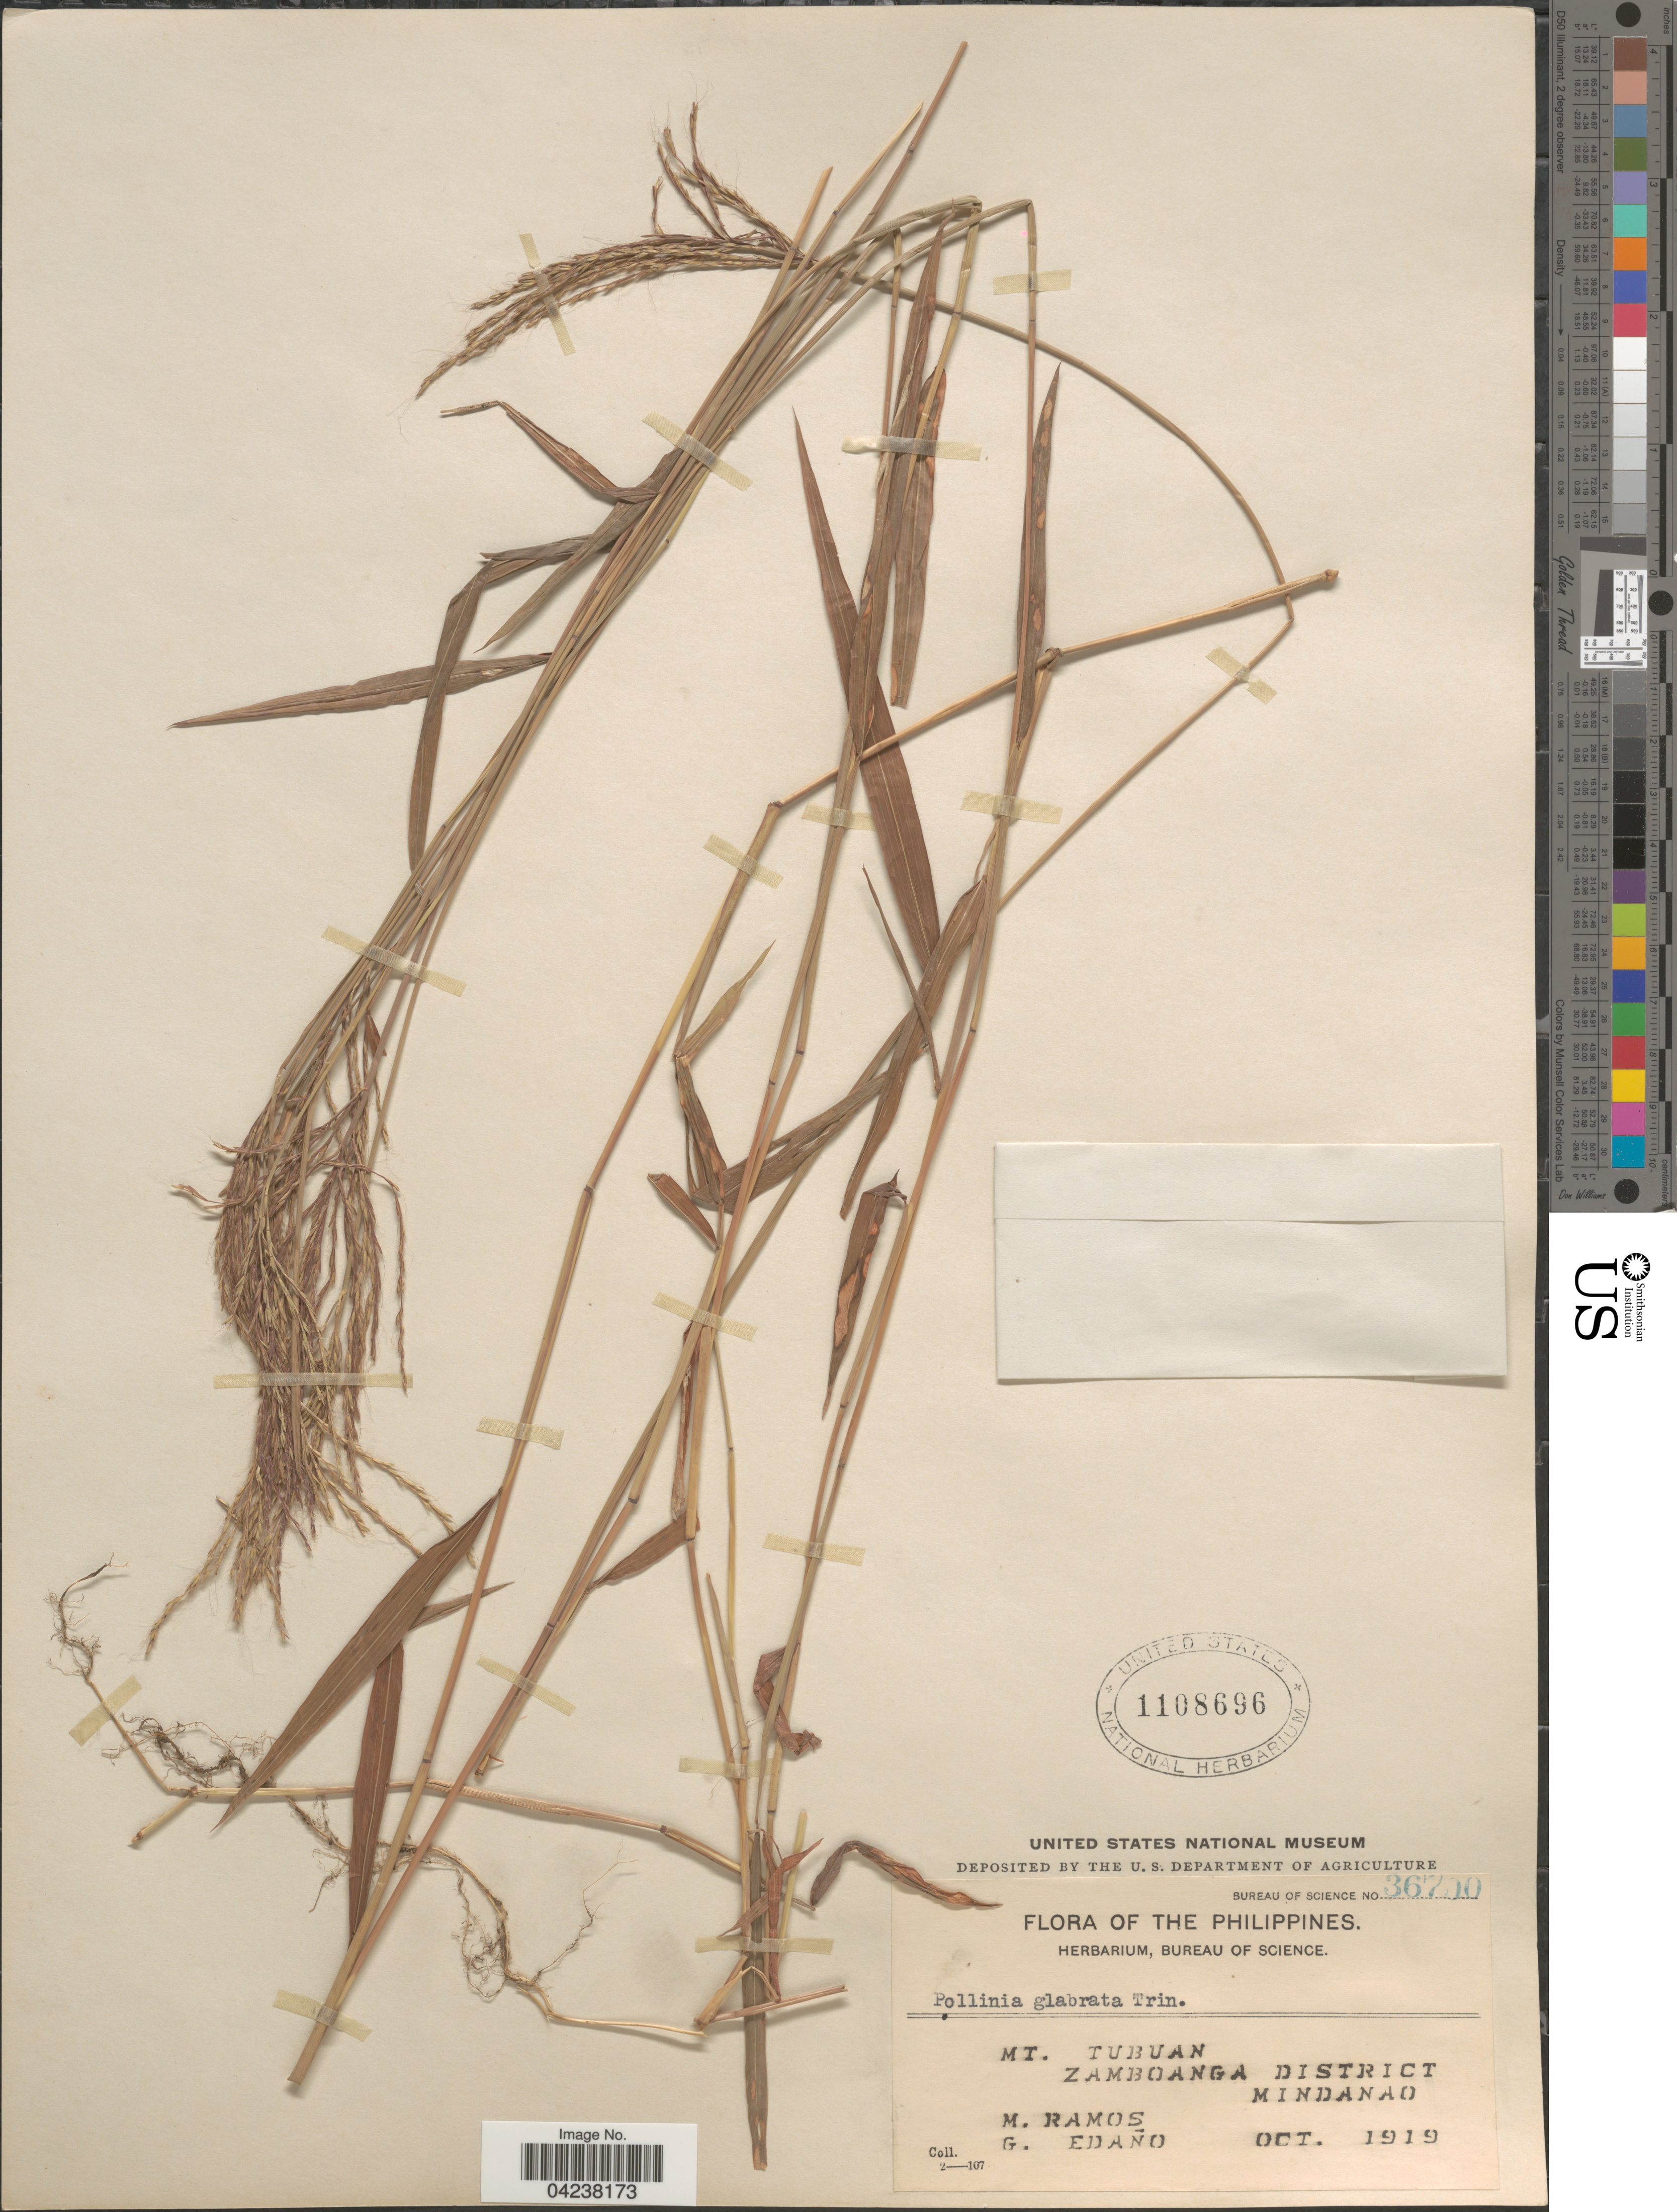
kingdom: Plantae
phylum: Tracheophyta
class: Liliopsida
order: Poales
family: Poaceae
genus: Microstegium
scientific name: Microstegium glabratum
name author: (Trin.) Camus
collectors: M. Ramos & G. Edaño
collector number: Bureau of Science 36700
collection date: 1919-10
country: Philippines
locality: Mt. Tubuan. Zamboanga District. Mindanao.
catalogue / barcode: US 1108696